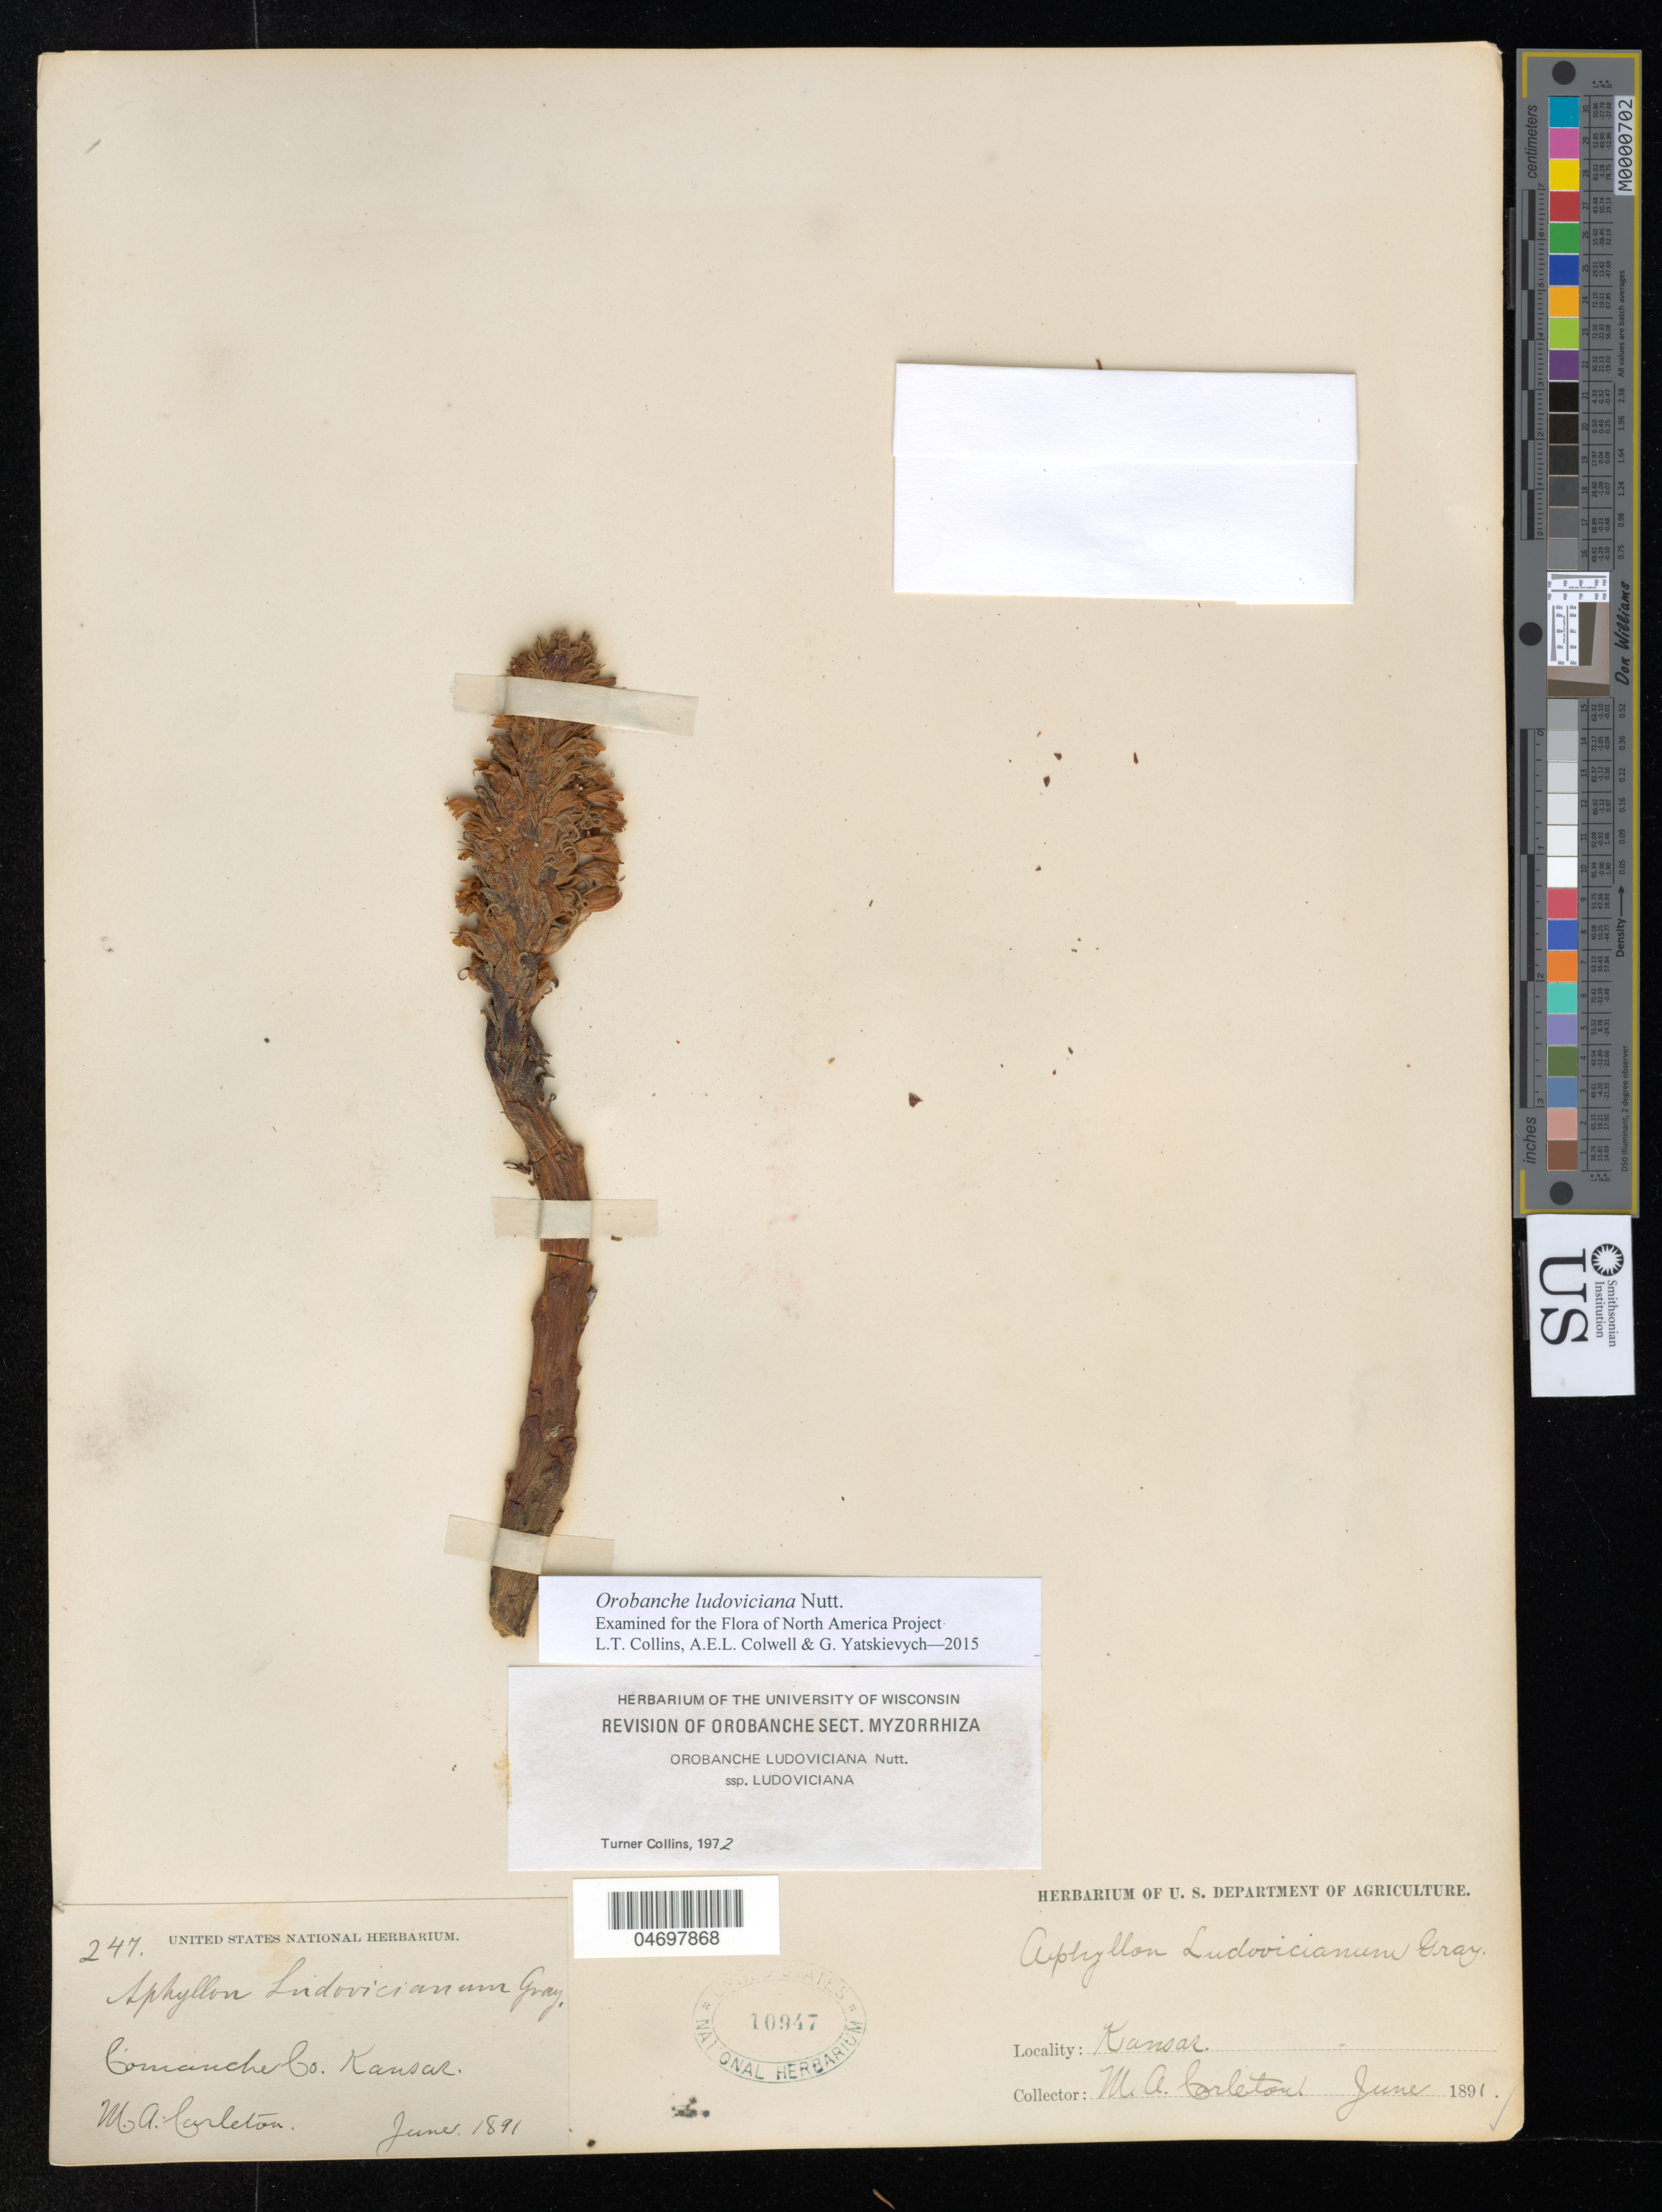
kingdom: Plantae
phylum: Tracheophyta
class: Magnoliopsida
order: Lamiales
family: Orobanchaceae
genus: Orobanche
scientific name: Orobanche ludoviciana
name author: Nutt.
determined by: Collins, L. T.; Colwell, A. E.; Yatskievych, G. A.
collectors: M. A. Carleton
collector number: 247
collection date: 1891-06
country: United States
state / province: Kansas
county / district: Comanche Co.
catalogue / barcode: US 10947